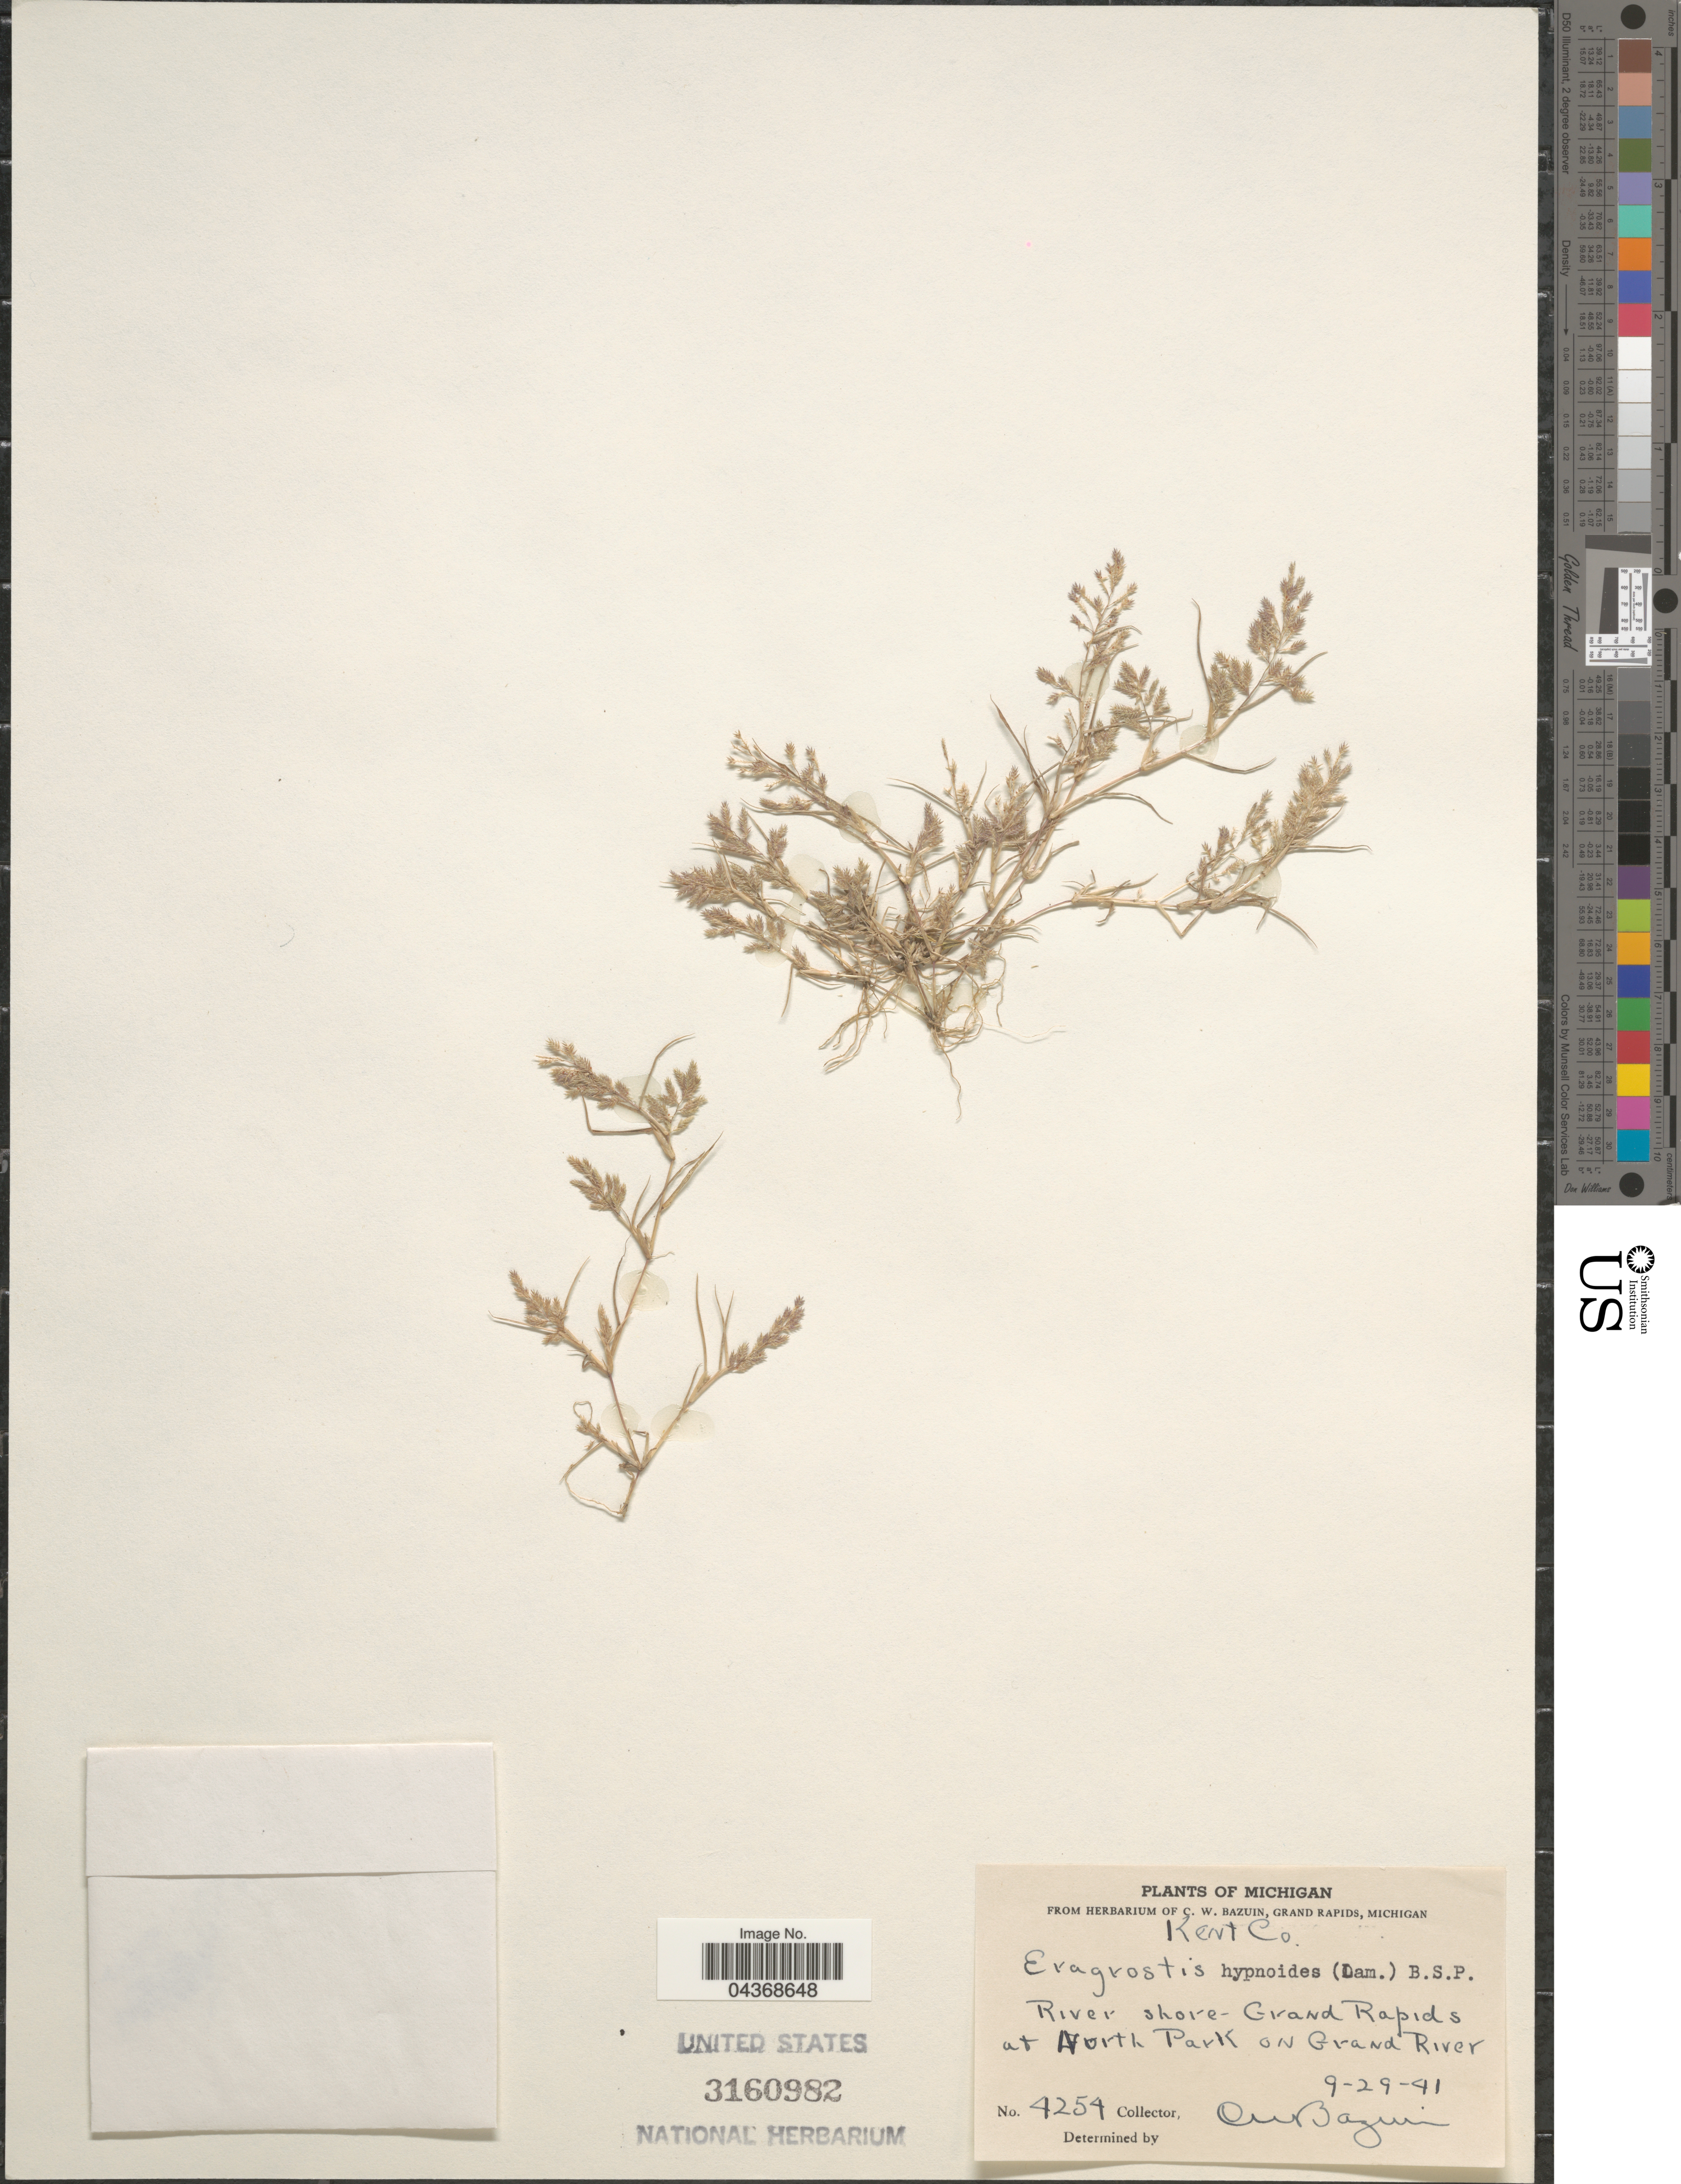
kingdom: Plantae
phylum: Tracheophyta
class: Liliopsida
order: Poales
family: Poaceae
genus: Eragrostis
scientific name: Eragrostis hypnoides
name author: (Lam.) Britton, Stearns & Poggenb.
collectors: C. Bazuin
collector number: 4254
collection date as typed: Transcribed d/m/y: 29/9/41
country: United States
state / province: Michigan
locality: Kent Co. River shore- Grand Rapids at North Park on Grand River.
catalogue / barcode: US 3160982